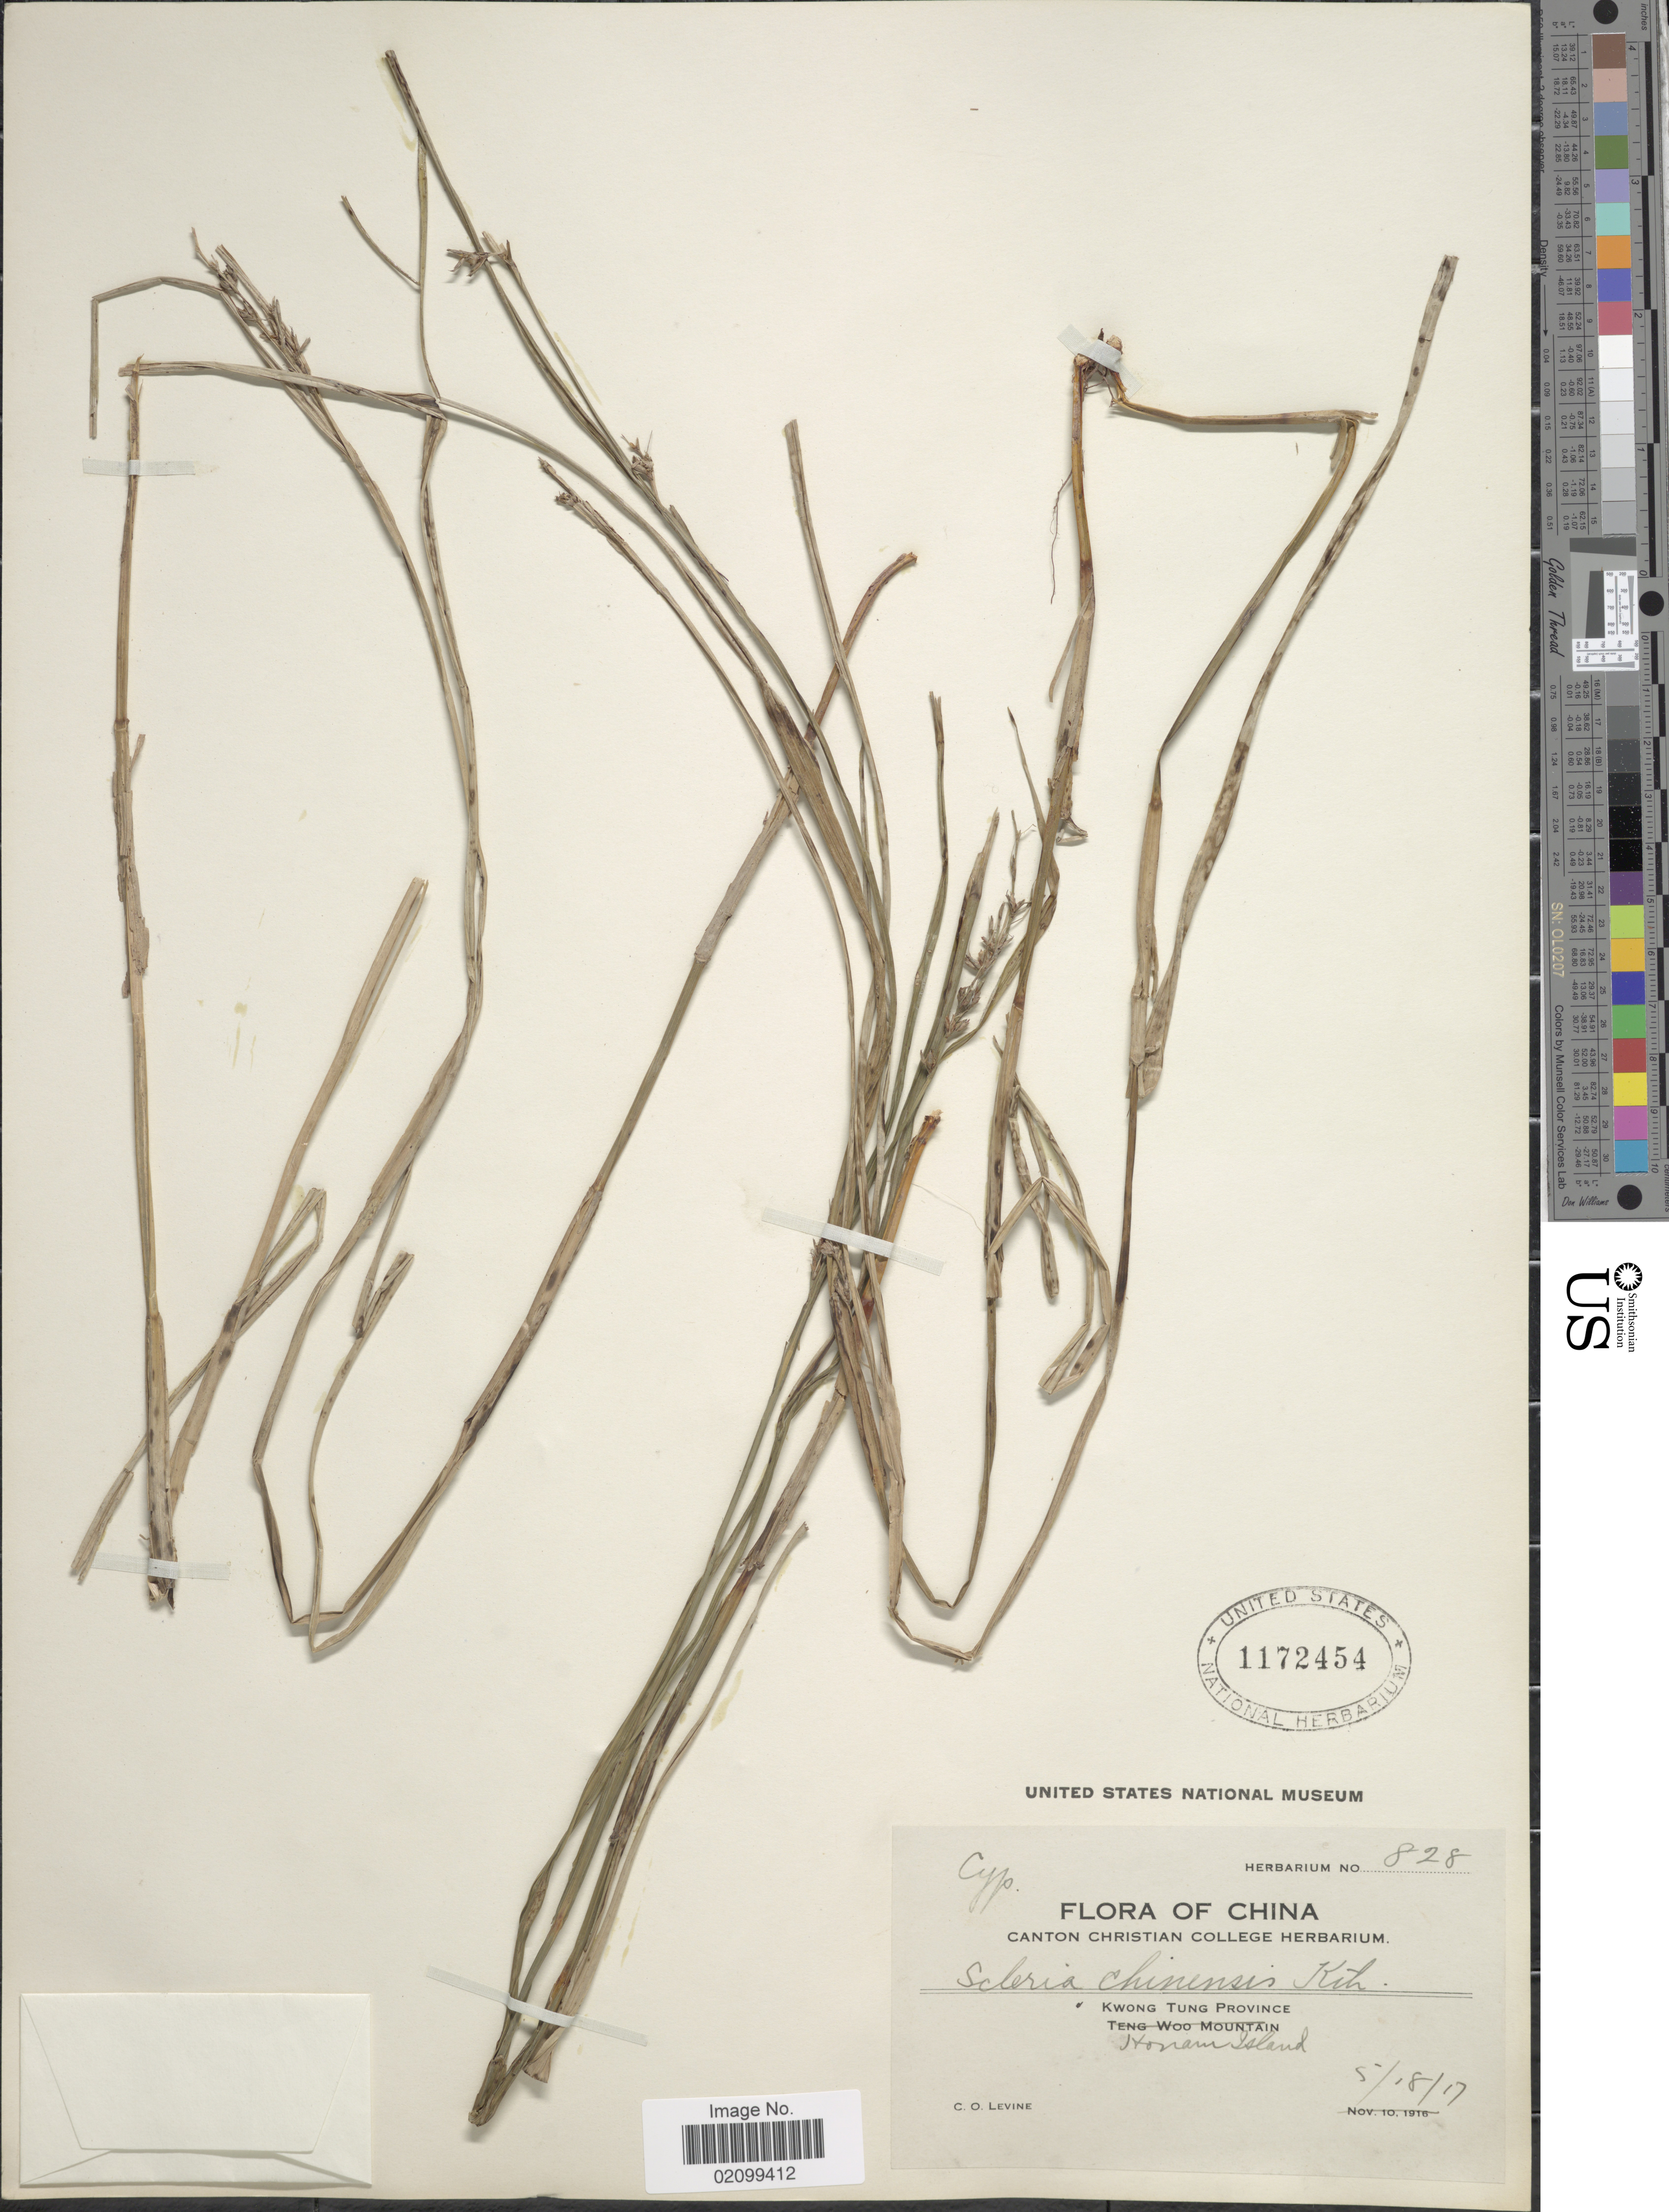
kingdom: Plantae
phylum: Tracheophyta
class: Liliopsida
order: Poales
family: Cyperaceae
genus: Scleria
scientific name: Scleria sp.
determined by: Strong, Mark T., (BOT), Smithsonian Institution - National Museum of Natural History (UNITED STATES)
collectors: C. O. Levine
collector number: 828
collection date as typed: Transcribed d/m/y: 18/5/17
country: China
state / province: Guangdong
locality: Kwong Tung Province, honam Island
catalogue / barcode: US 1172454